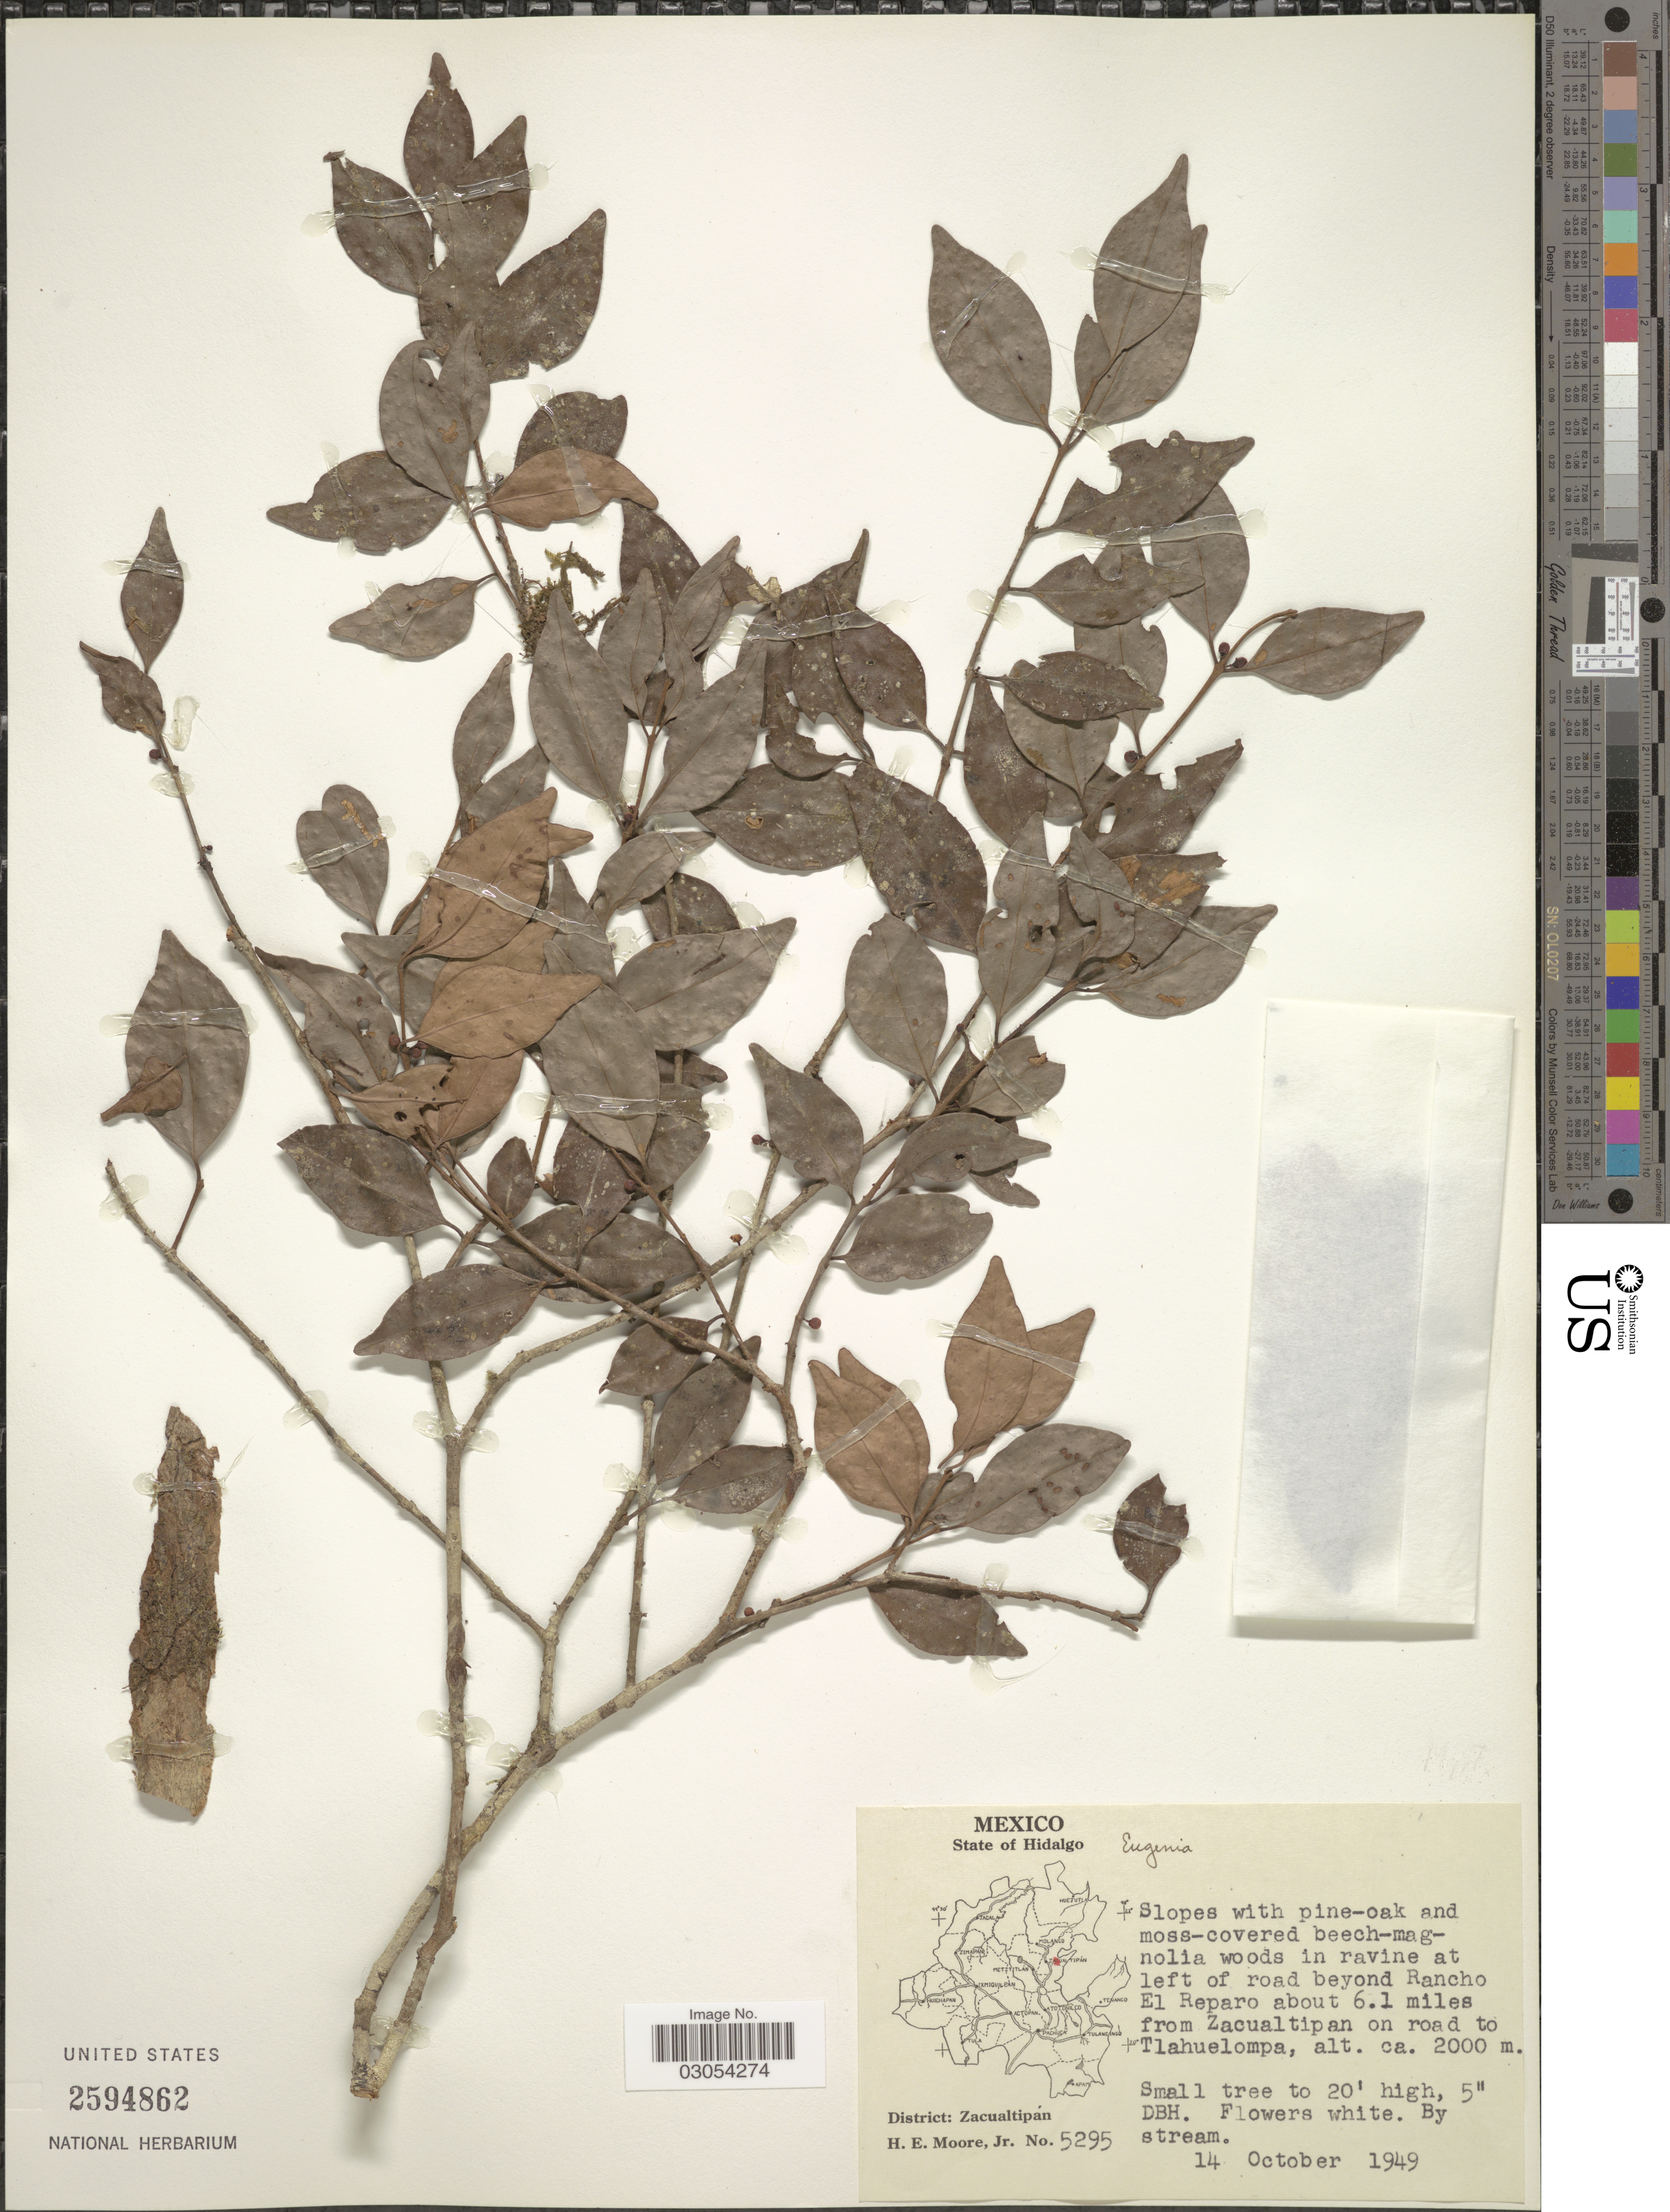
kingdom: Plantae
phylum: Tracheophyta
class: Magnoliopsida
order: Myrtales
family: Myrtaceae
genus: Eugenia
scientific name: Eugenia sp.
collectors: H. Moore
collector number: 5295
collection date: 1949-10-14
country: Mexico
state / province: Hidalgo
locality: State of Hidalgo. Slopes with pine-oak and moss-covered beech-magnolia woods in ravine at left of road beyond Rancho El Reparo about 6.1 miles from Zacualtipan on road to Tlahuelompa. District: Zacualtipán.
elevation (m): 2000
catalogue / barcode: US 2594862